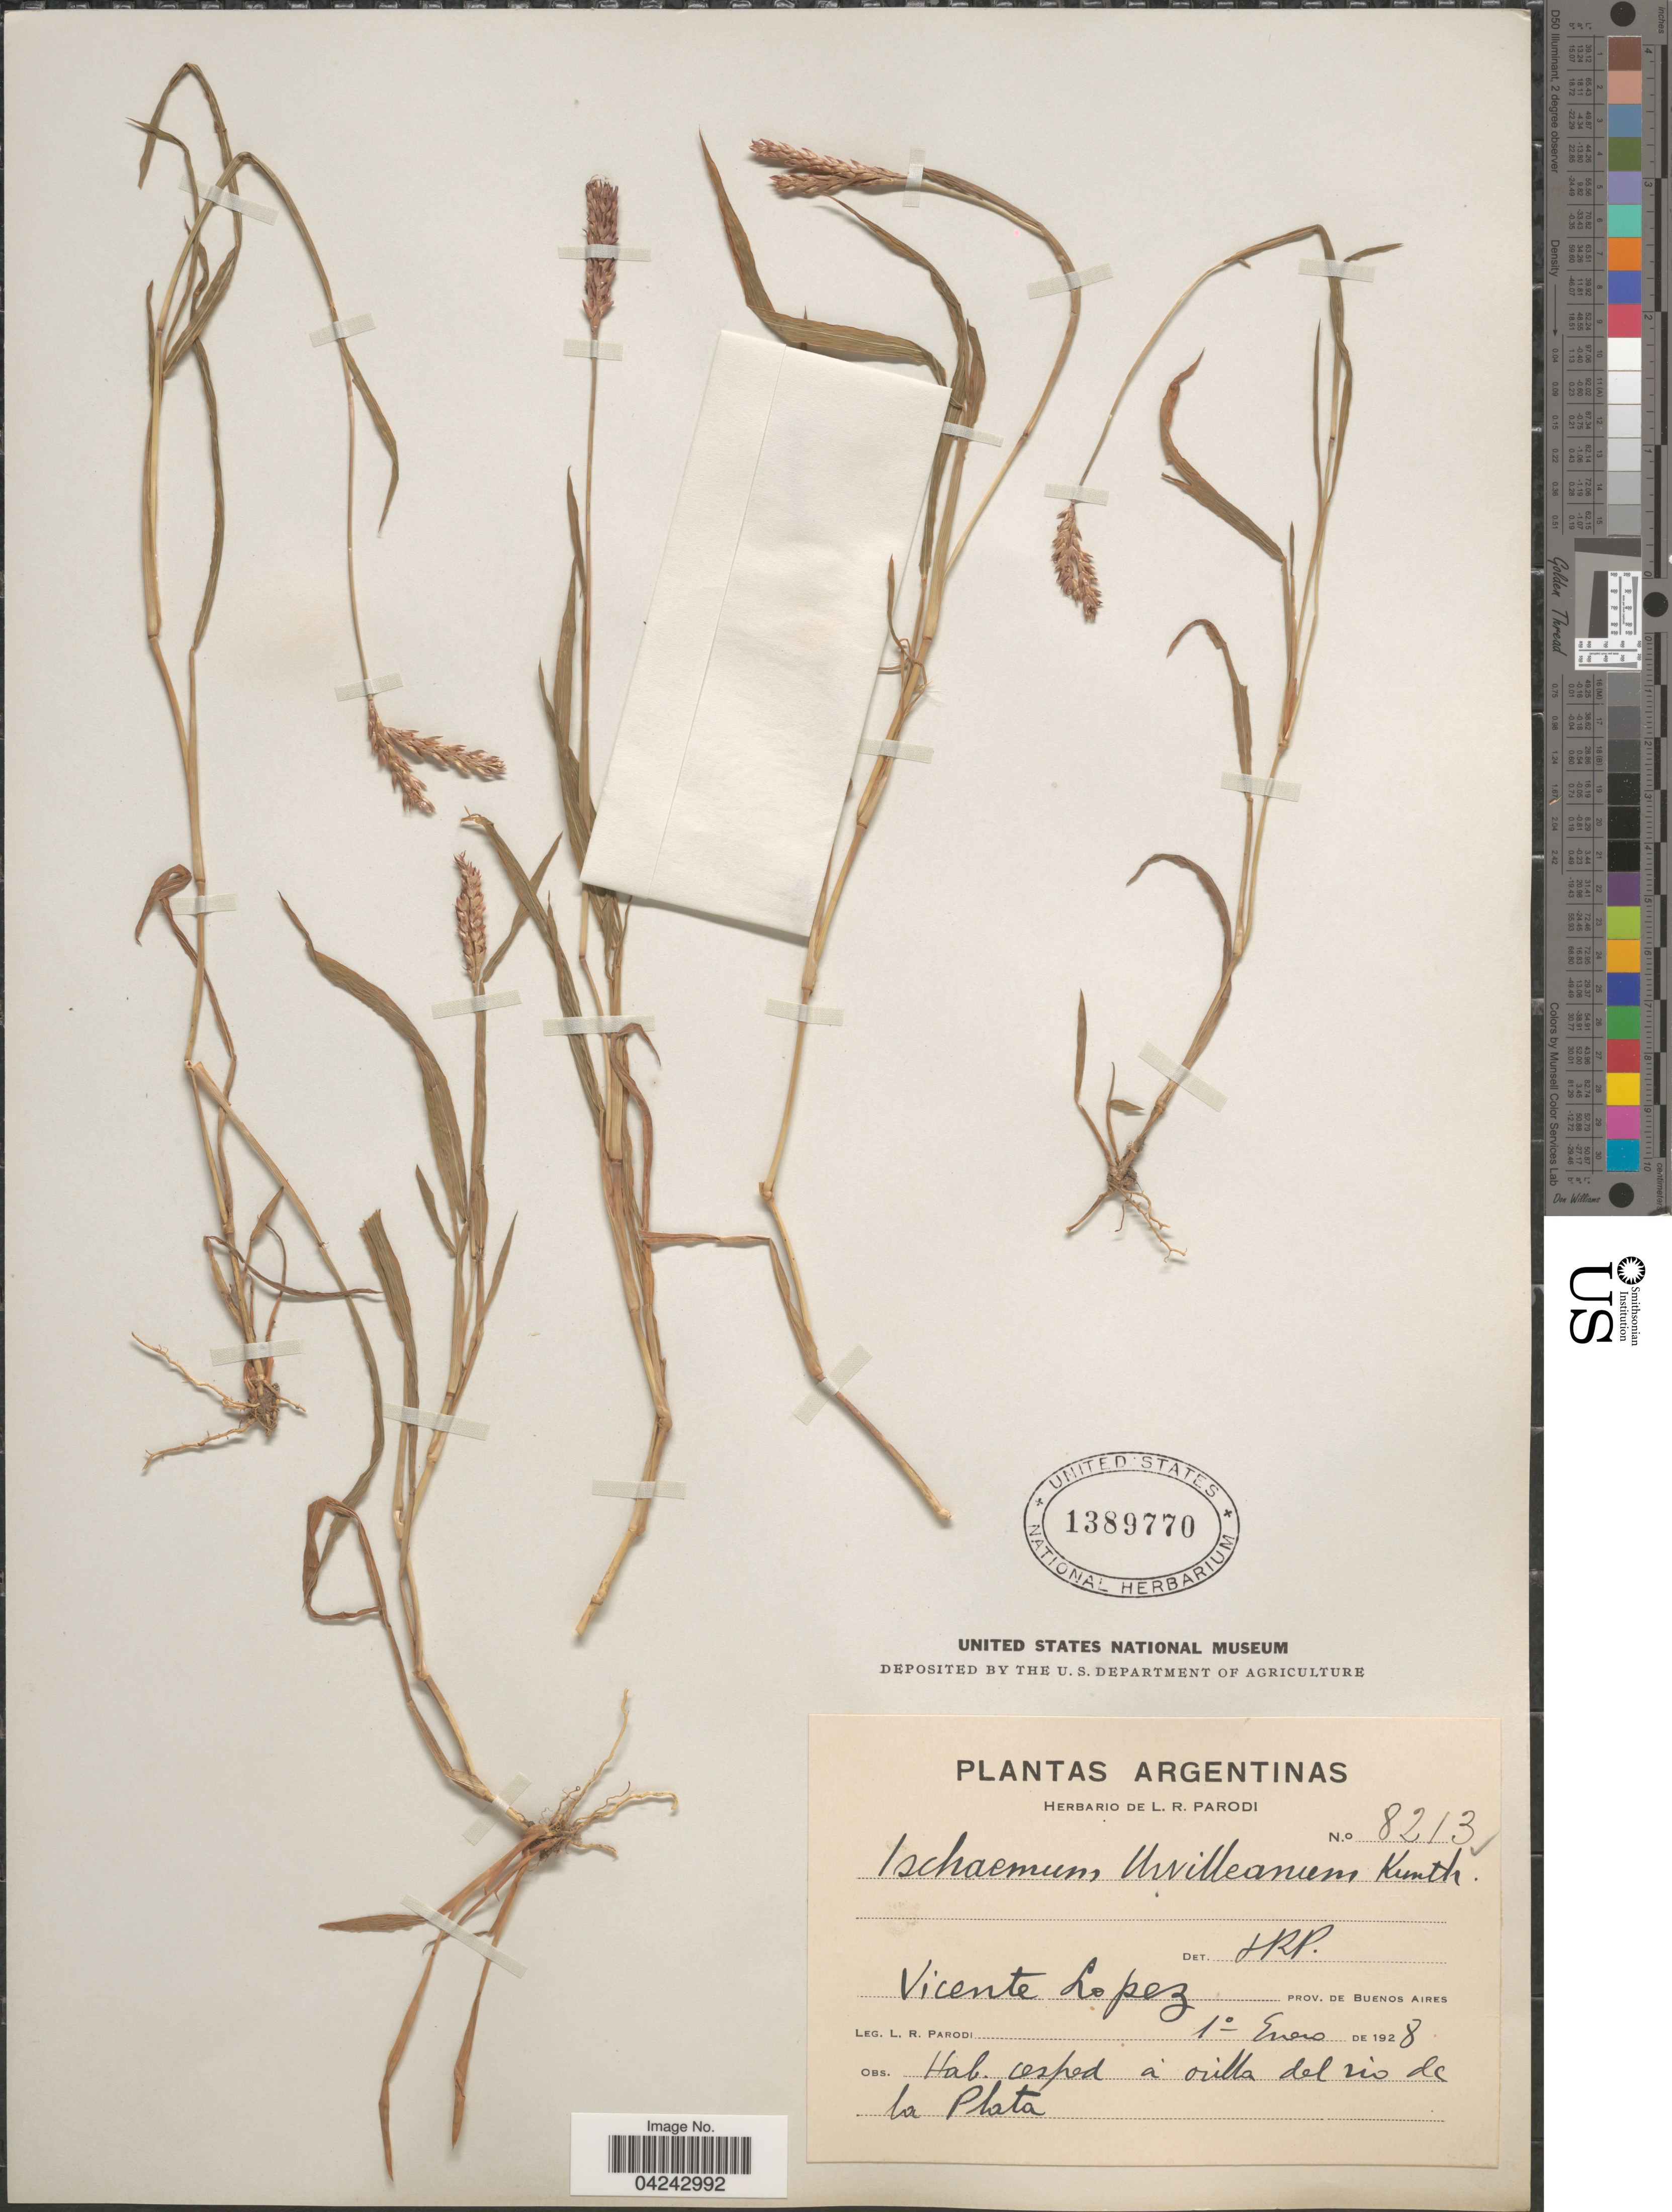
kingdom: Plantae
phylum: Tracheophyta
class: Liliopsida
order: Poales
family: Poaceae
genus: Ischaemum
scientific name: Ischaemum minus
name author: J. Presl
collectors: L. R. Parodi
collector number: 8213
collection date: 1928-01-01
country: Argentina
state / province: Buenos Aires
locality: Vicente Lopez. Á orilla del rio de la Plata.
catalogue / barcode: US 1389770